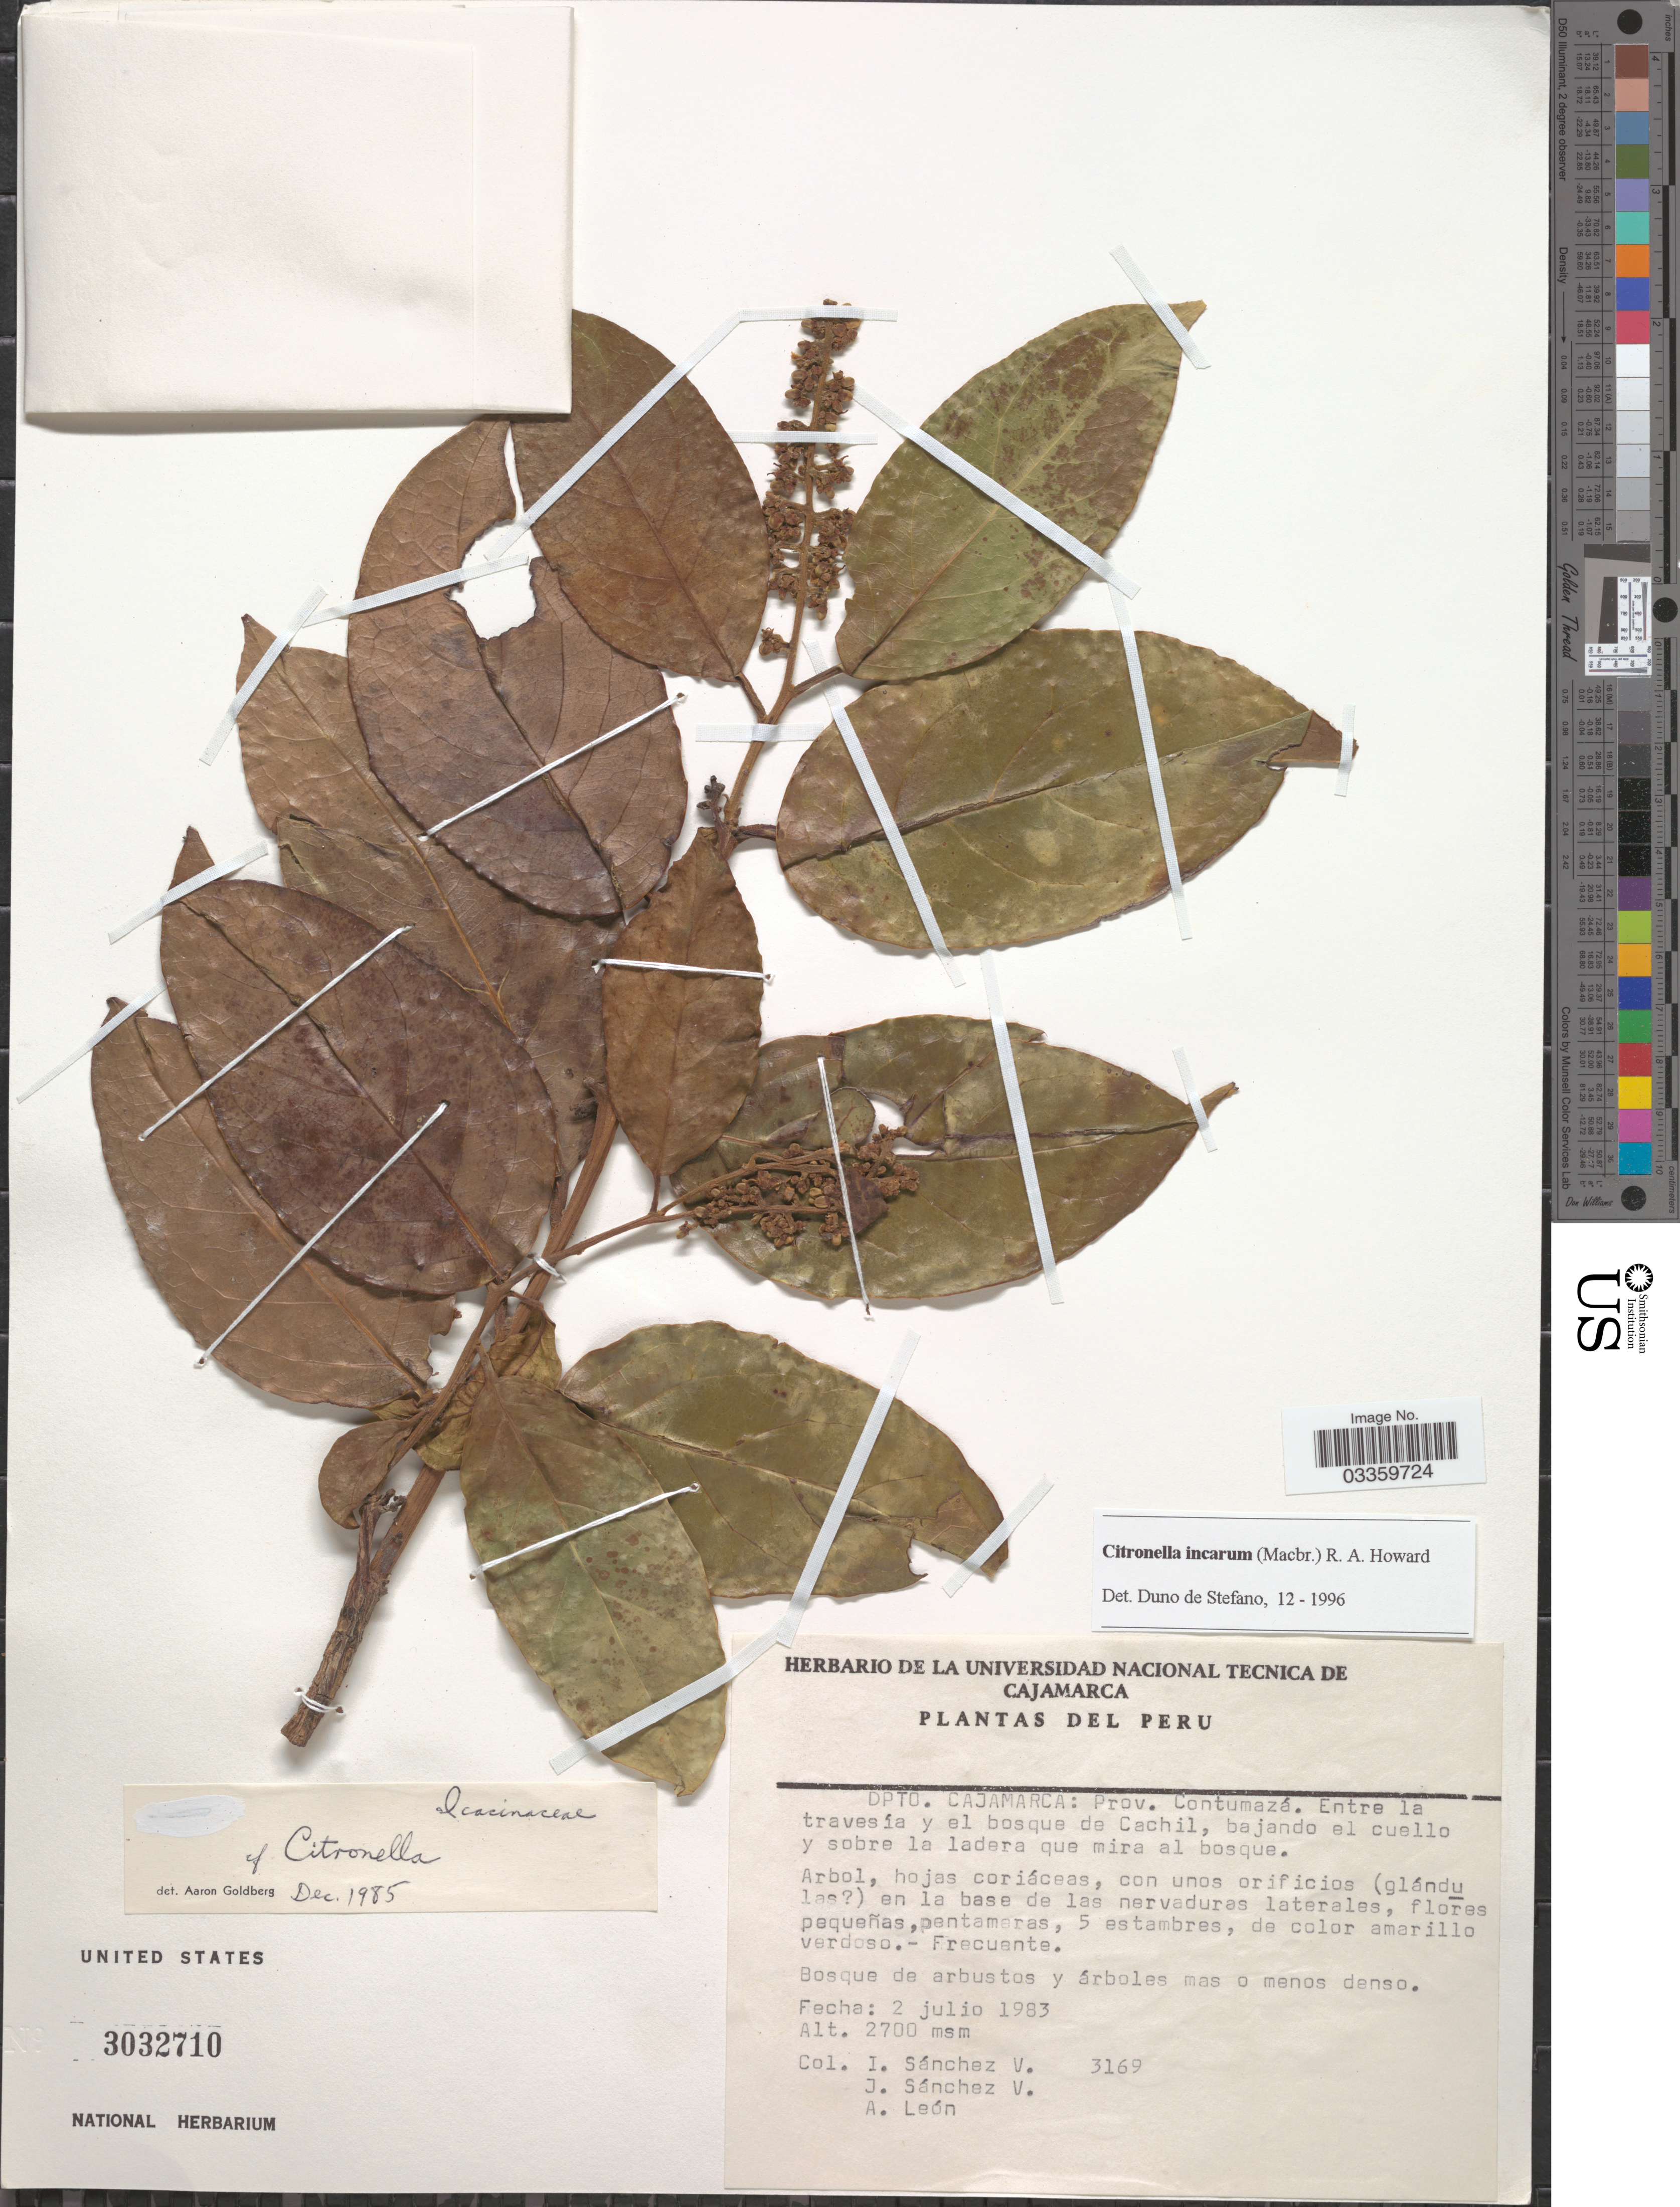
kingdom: Plantae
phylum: Tracheophyta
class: Magnoliopsida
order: Cardiopteridales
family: Cardiopteridaceae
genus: Citronella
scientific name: Citronella incarum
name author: (J.F. Macbr.) R.A. Howard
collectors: I. Sánchez Vega, J. Sanchez V. & A. Leon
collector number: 3169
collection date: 1983-07-02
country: Peru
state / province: Cajamarca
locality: Dpto. Cajamarca: Prov. Contumazá. Entre la travesía y el bosque de Cachil.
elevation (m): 2700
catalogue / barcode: US 3032710